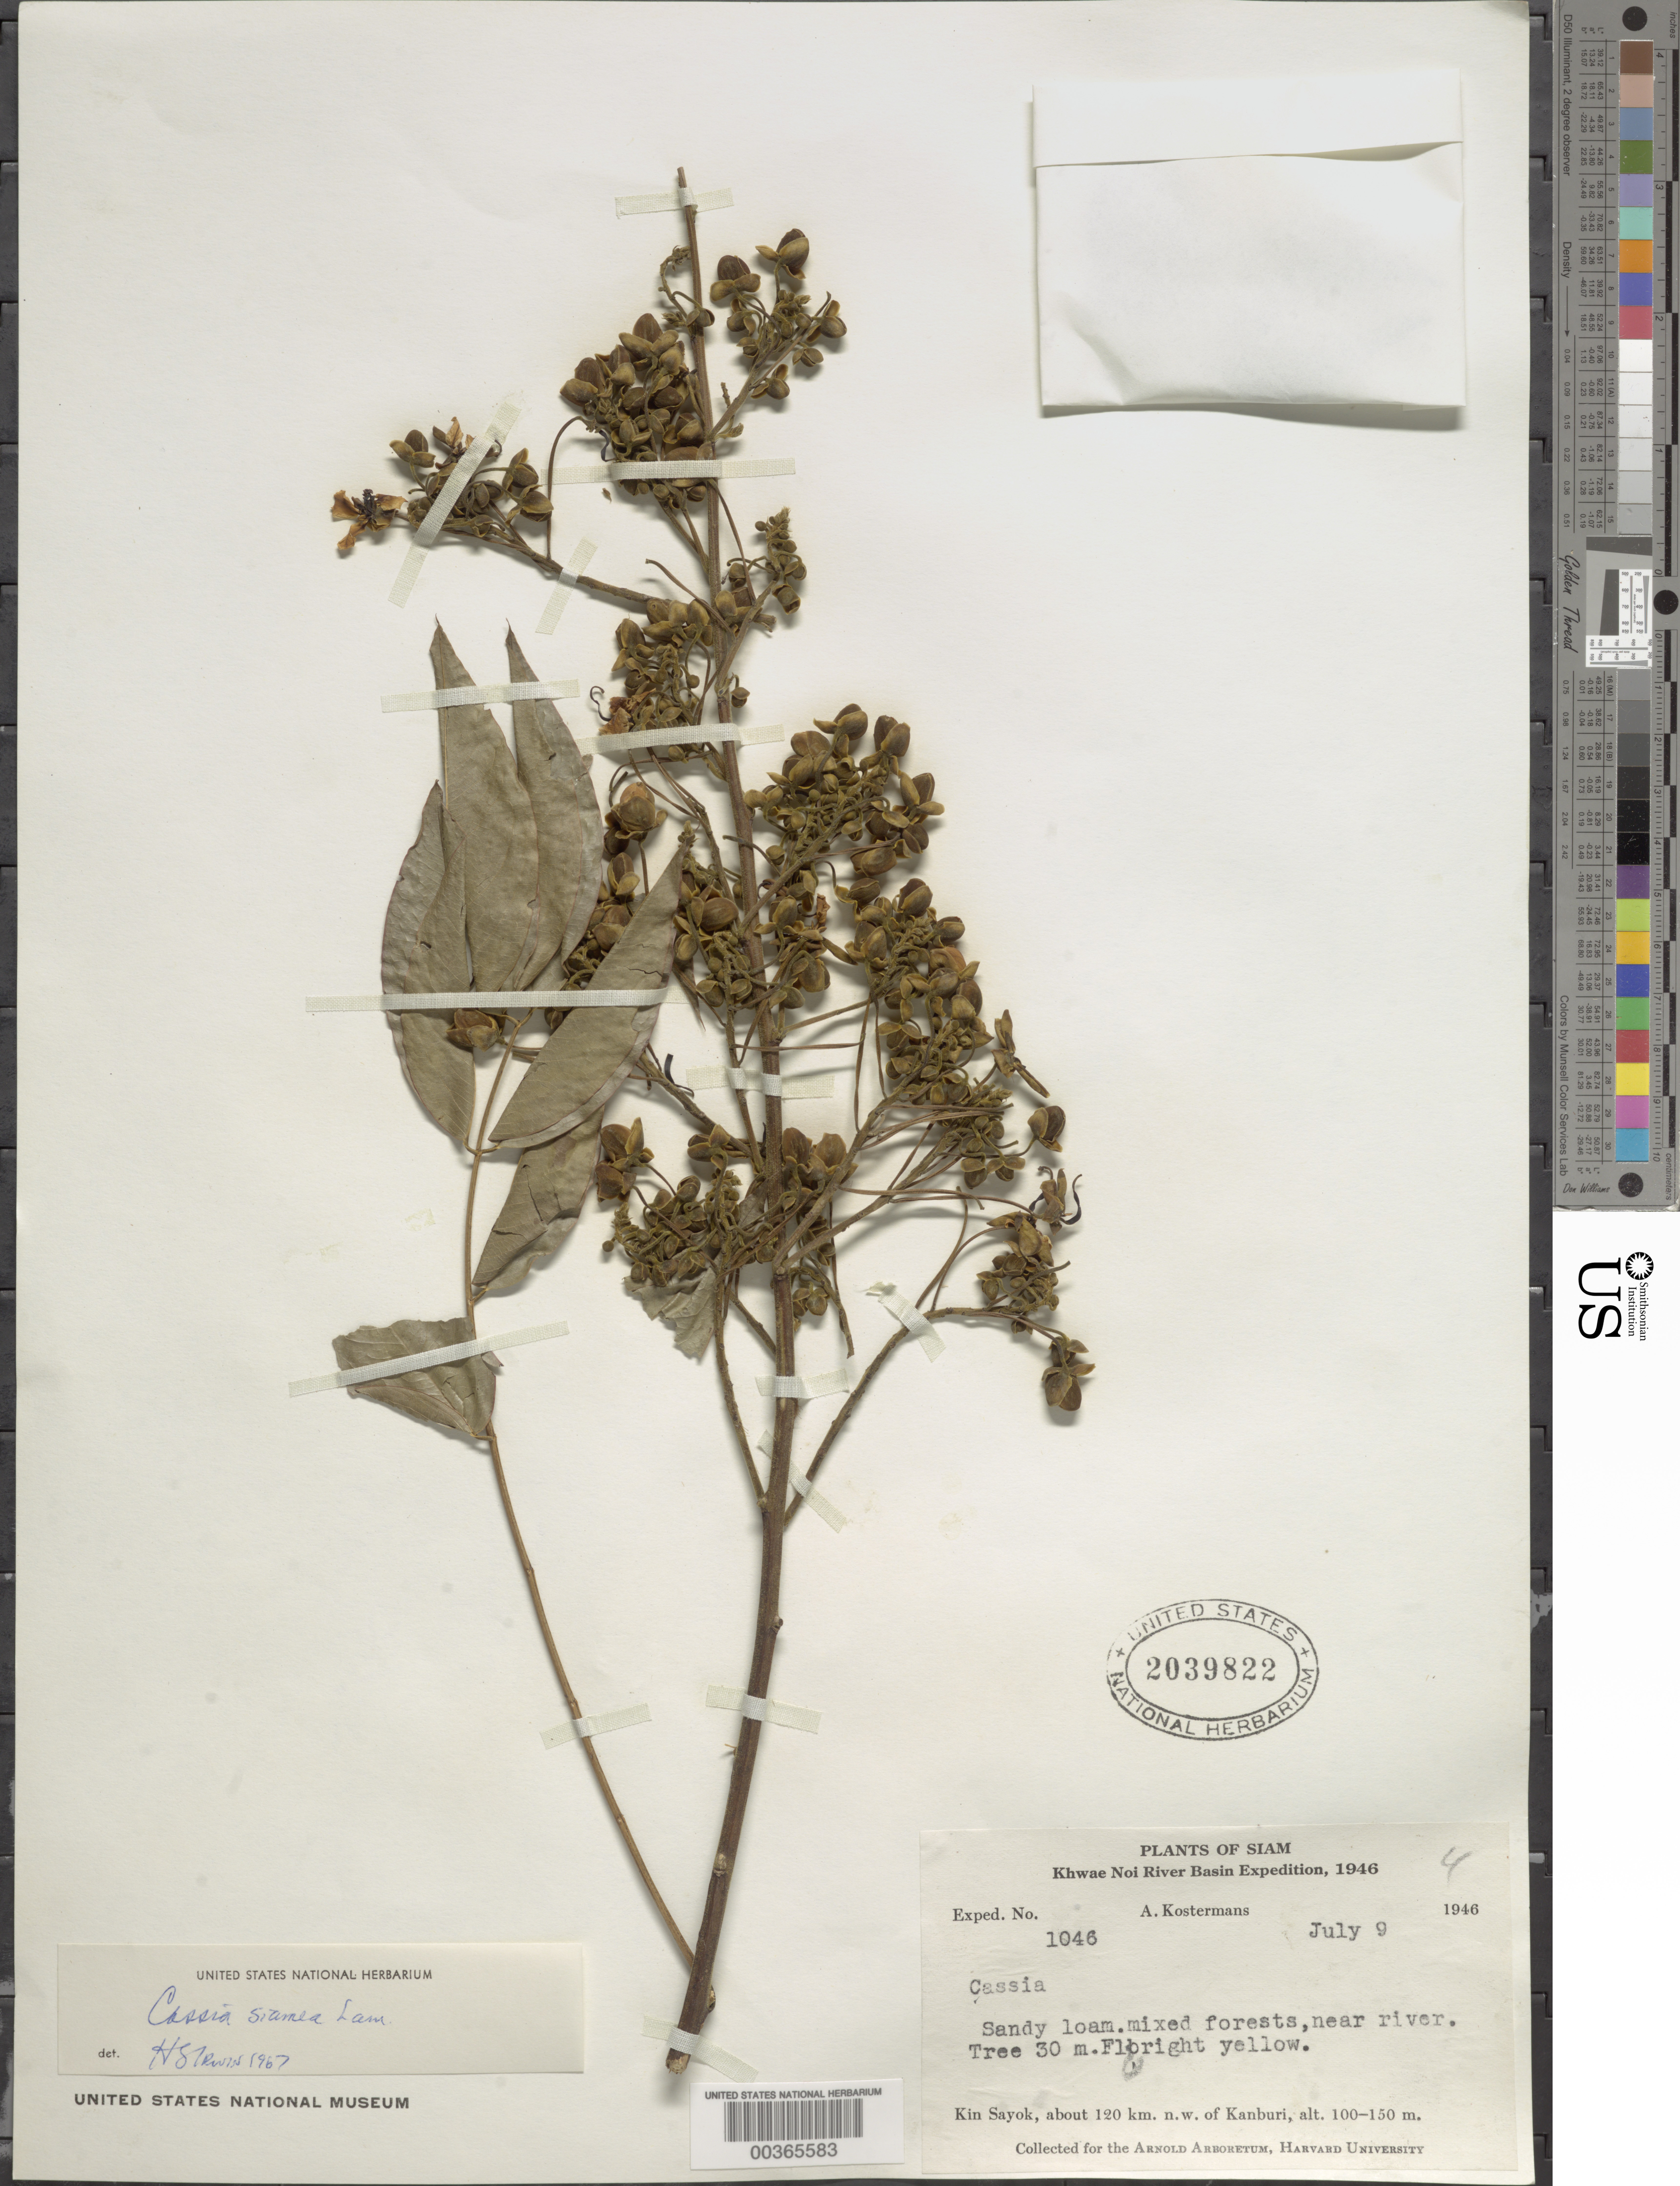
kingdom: Plantae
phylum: Tracheophyta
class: Magnoliopsida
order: Fabales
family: Fabaceae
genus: Senna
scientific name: Senna siamea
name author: (Lam.) H.S. Irwin & Barneby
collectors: A. J. G. Kostermans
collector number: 1046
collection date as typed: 09 Jul 1946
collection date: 1946-07-09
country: Thailand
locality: Kin sayok, about 120 km nw of kanburi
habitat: Sandy loam mixed forests near river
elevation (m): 100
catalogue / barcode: US 2039822